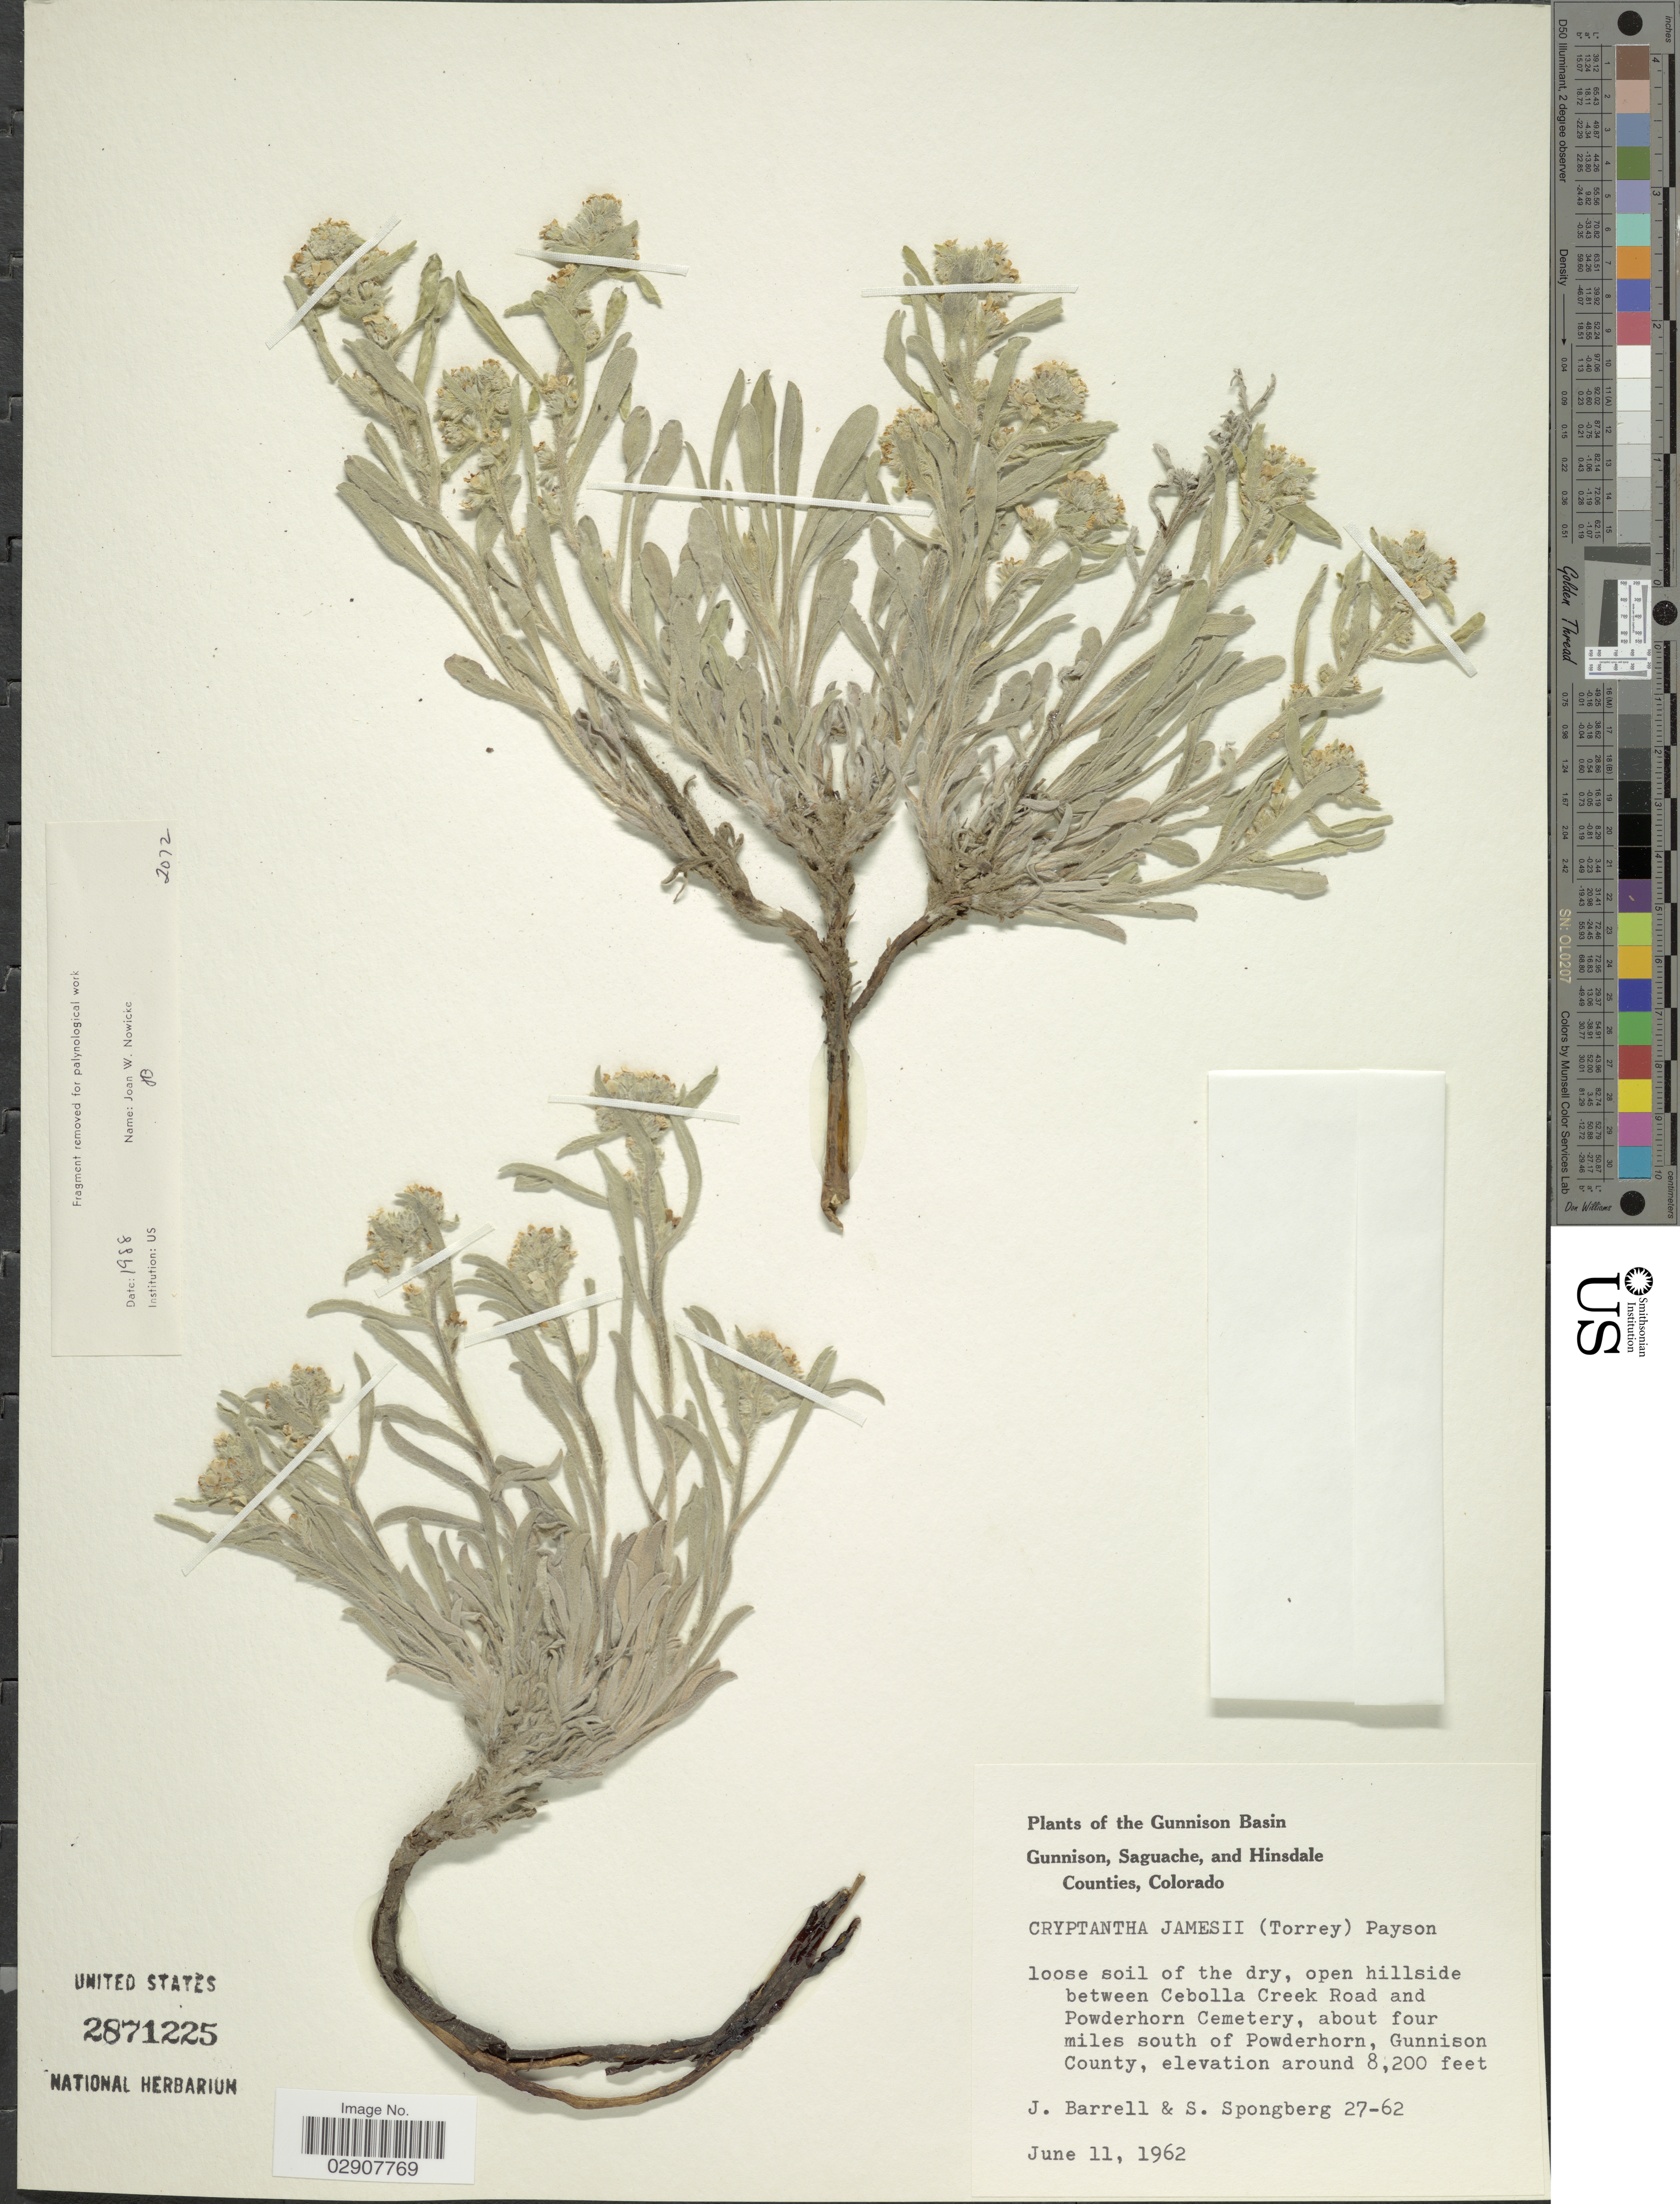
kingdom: Plantae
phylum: Tracheophyta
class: Magnoliopsida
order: Boraginales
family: Boraginaceae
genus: Cryptantha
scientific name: Cryptantha jamesii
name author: (Torr.) Payson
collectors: J. Barrell & S. A.Spongberg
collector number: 27-62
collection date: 1962-06-11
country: United States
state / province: Colorado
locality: Loose soil of the dry, open hillside between Cebolla Creek Road and Powderhorn Cemetery, about four miles south of Powderhorn, Gunnison County. Gunnison Basin.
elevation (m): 2499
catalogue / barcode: US 2871225